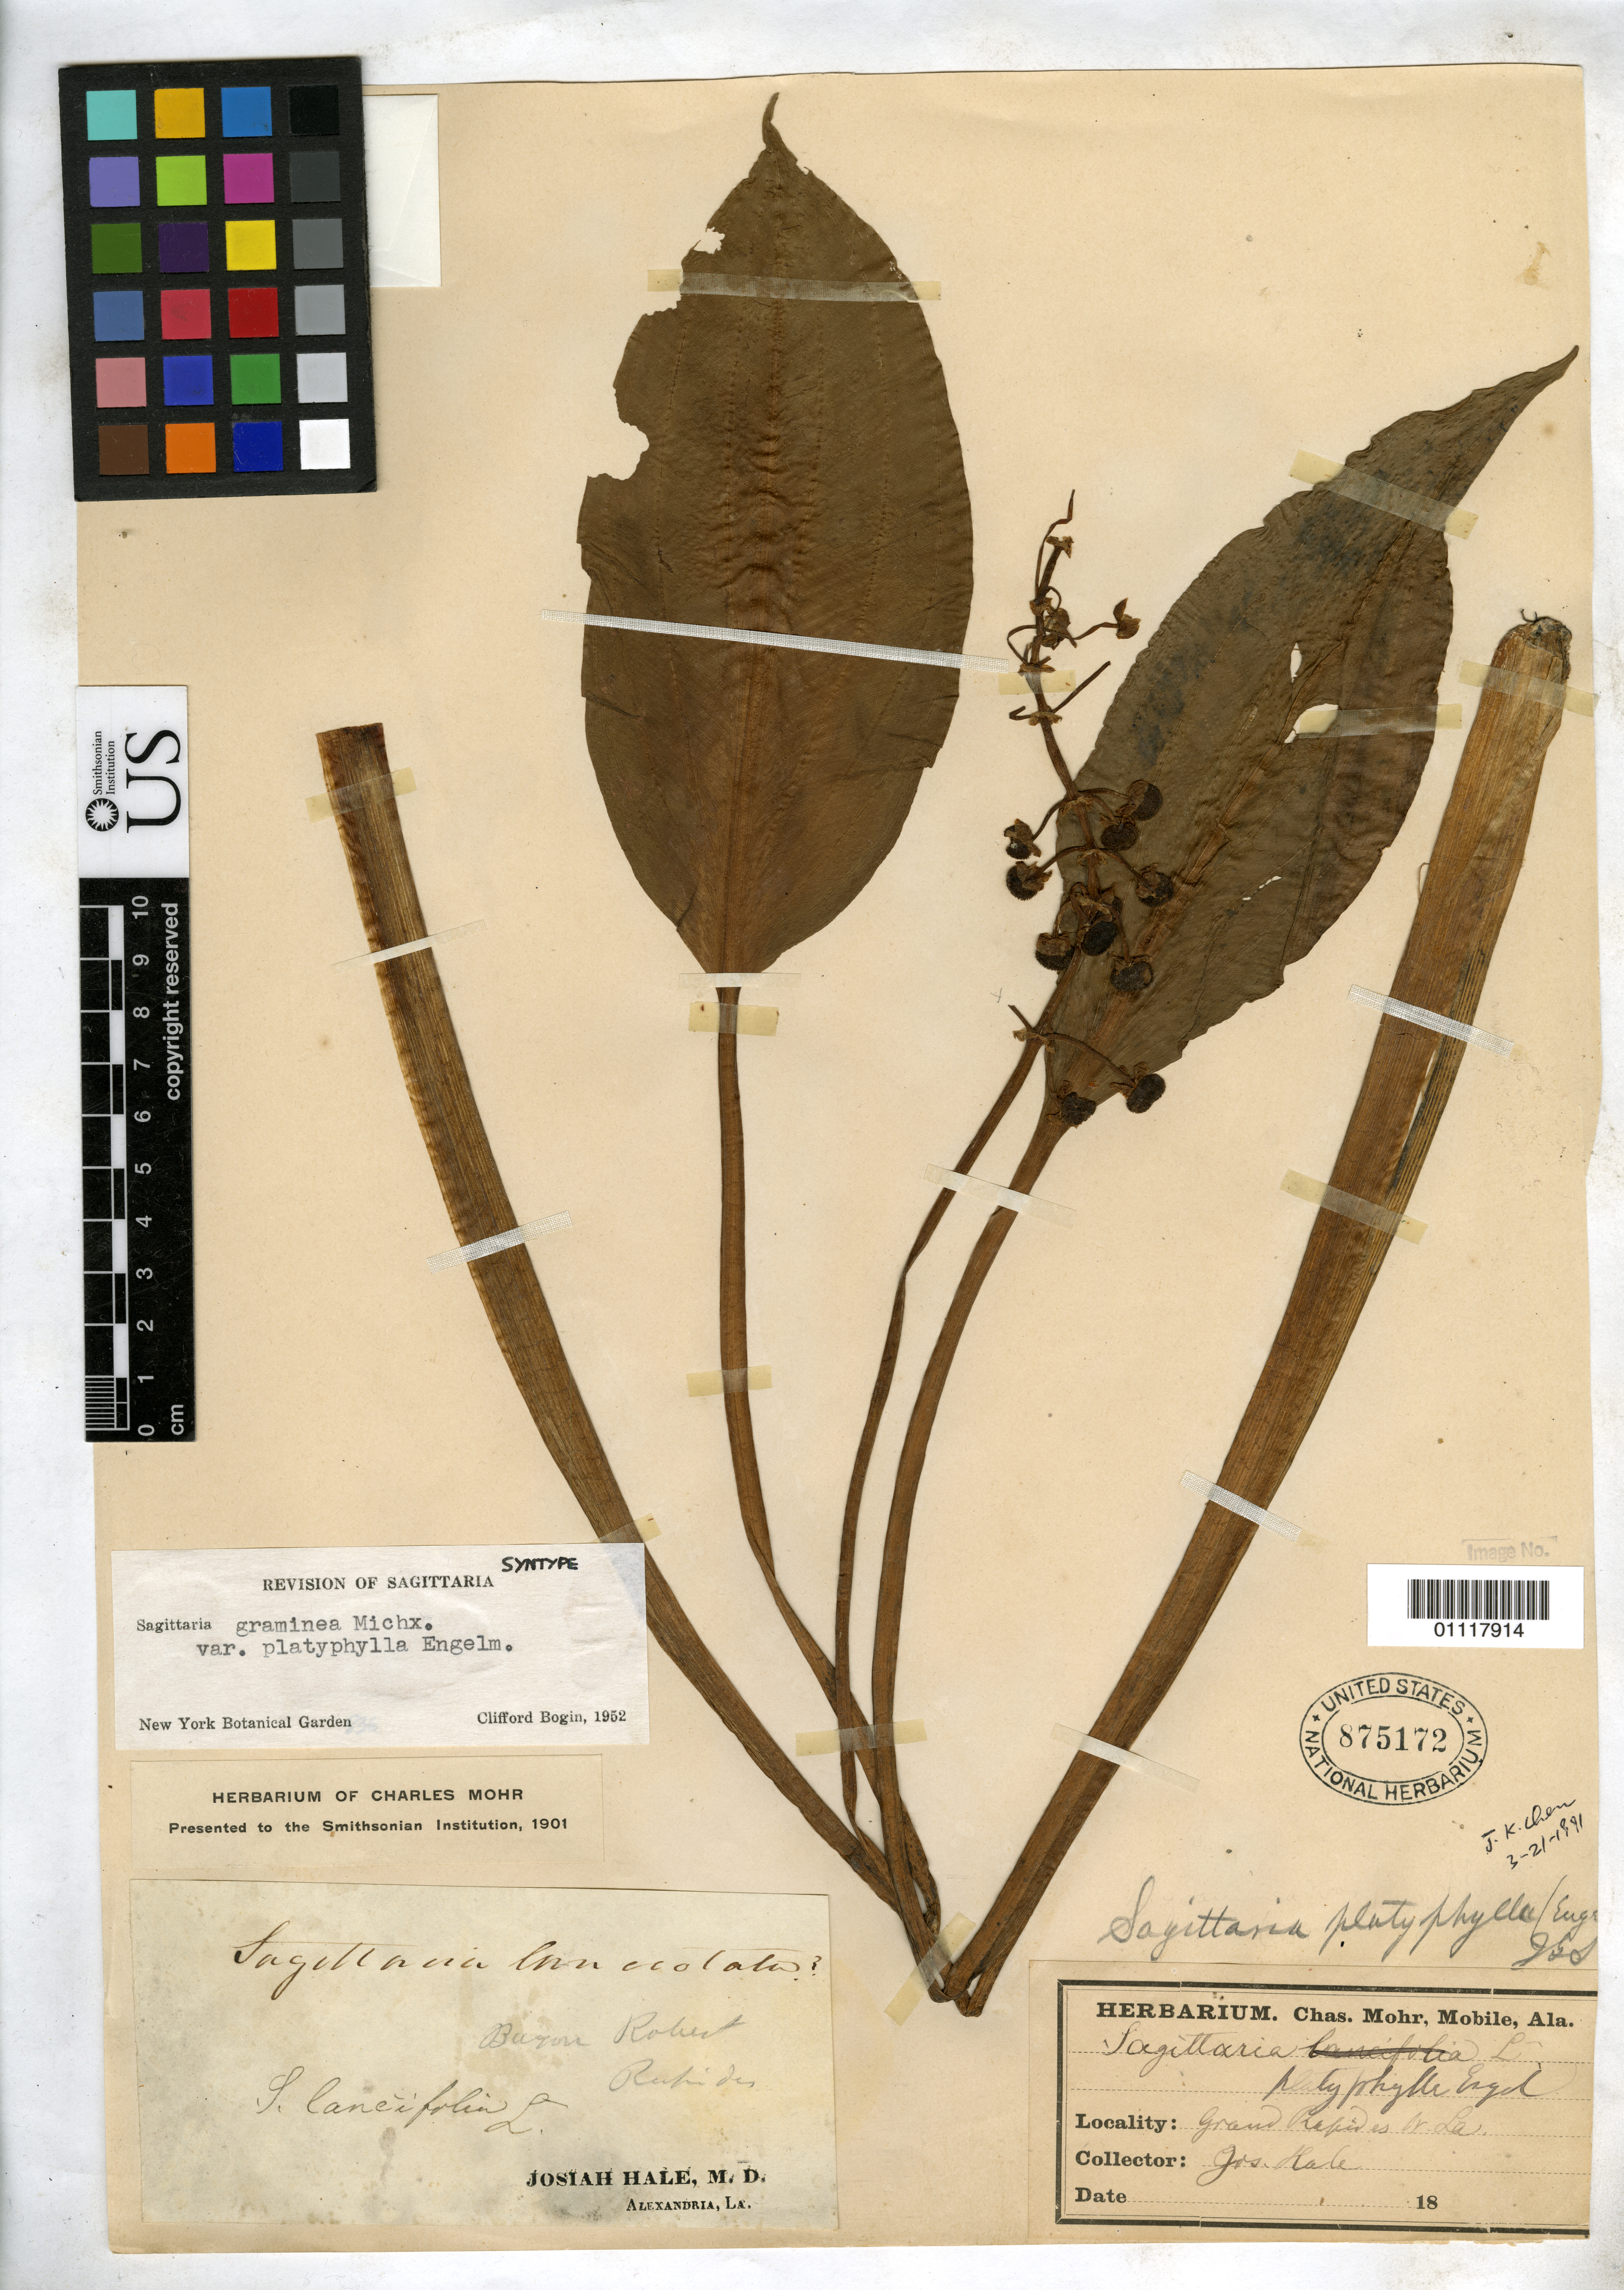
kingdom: Plantae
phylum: Tracheophyta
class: Liliopsida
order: Alismatales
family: Alismataceae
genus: Sagittaria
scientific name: Sagittaria graminea var. platyphylla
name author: Engelm. in A. Gray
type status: Syntype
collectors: J. Hale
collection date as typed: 18--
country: United States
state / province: Louisiana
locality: Grand Rapides Cr. La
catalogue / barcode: US 875172